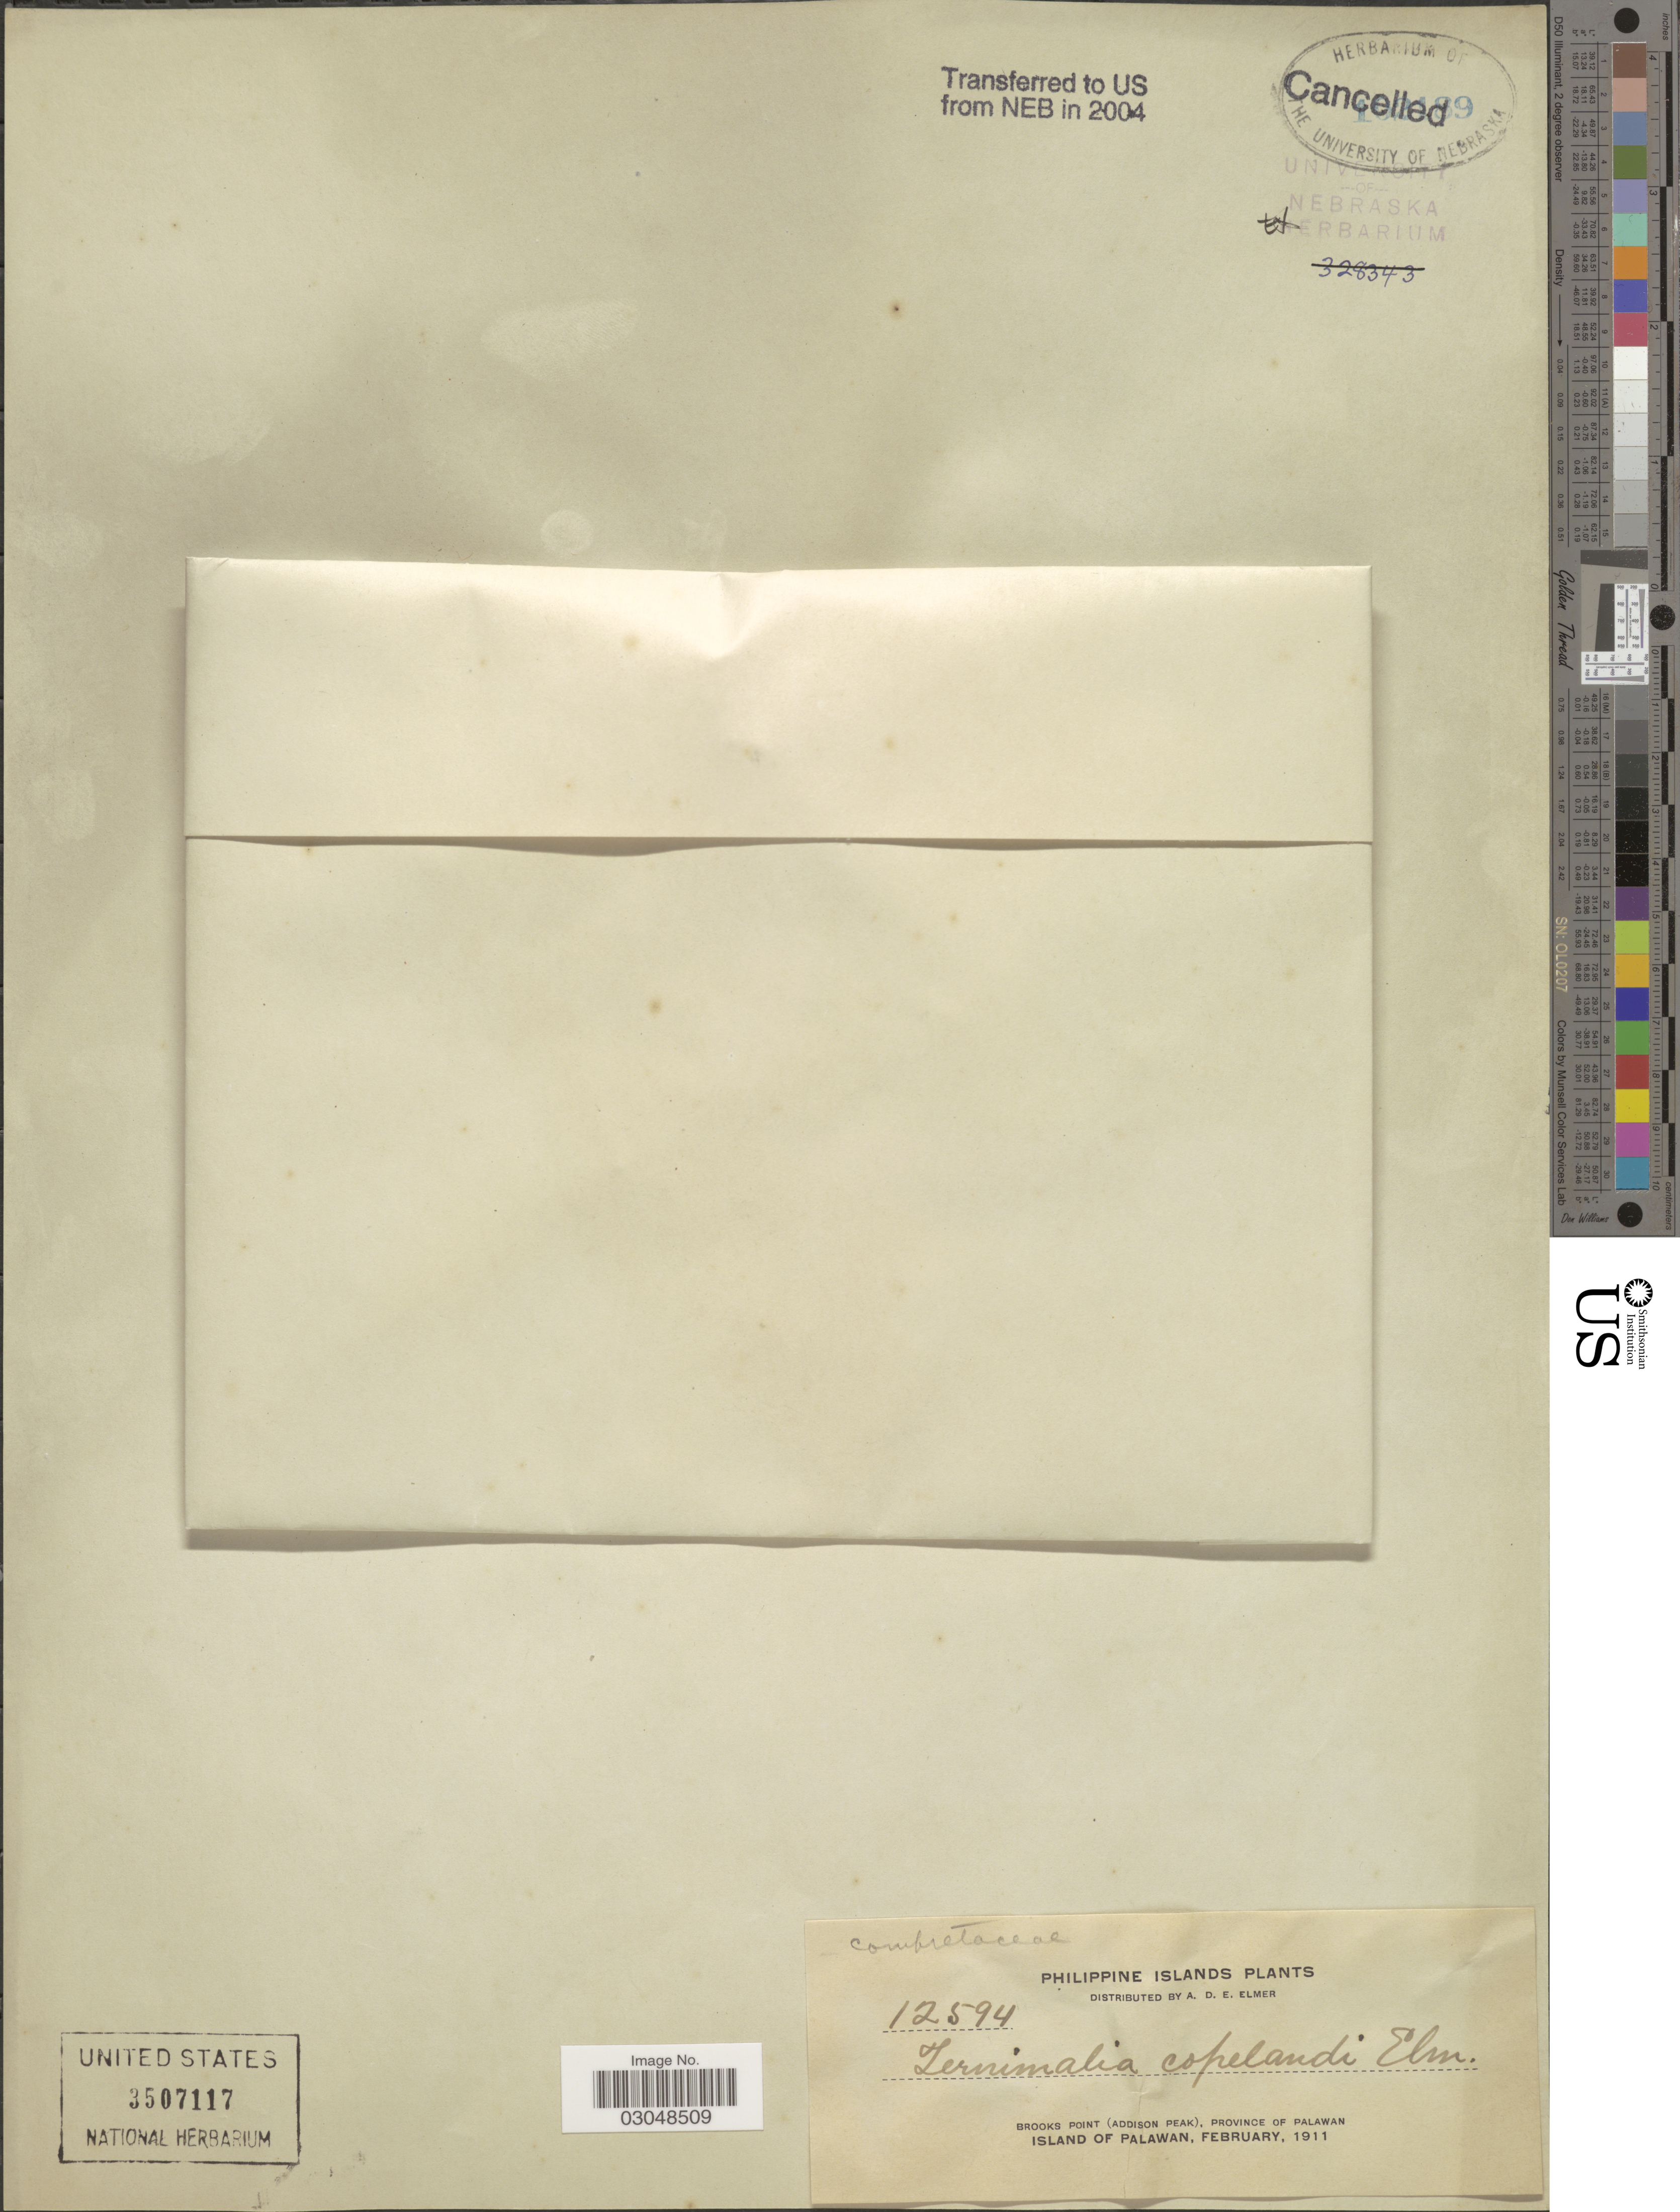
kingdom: Plantae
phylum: Tracheophyta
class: Magnoliopsida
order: Myrtales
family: Combretaceae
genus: Terminalia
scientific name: Terminalia procera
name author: Roxb.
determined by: (US) Smithsonian Institution - National Museum of Natural History - Department of Botany (UNITED STATES)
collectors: A. D. E. Elmer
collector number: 12594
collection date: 1911-02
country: Philippines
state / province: Mimaropa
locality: Philippine Islands, Brooks Point (Addison Peak), Province of Palawan, Island of Palawan.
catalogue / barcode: US 3507117